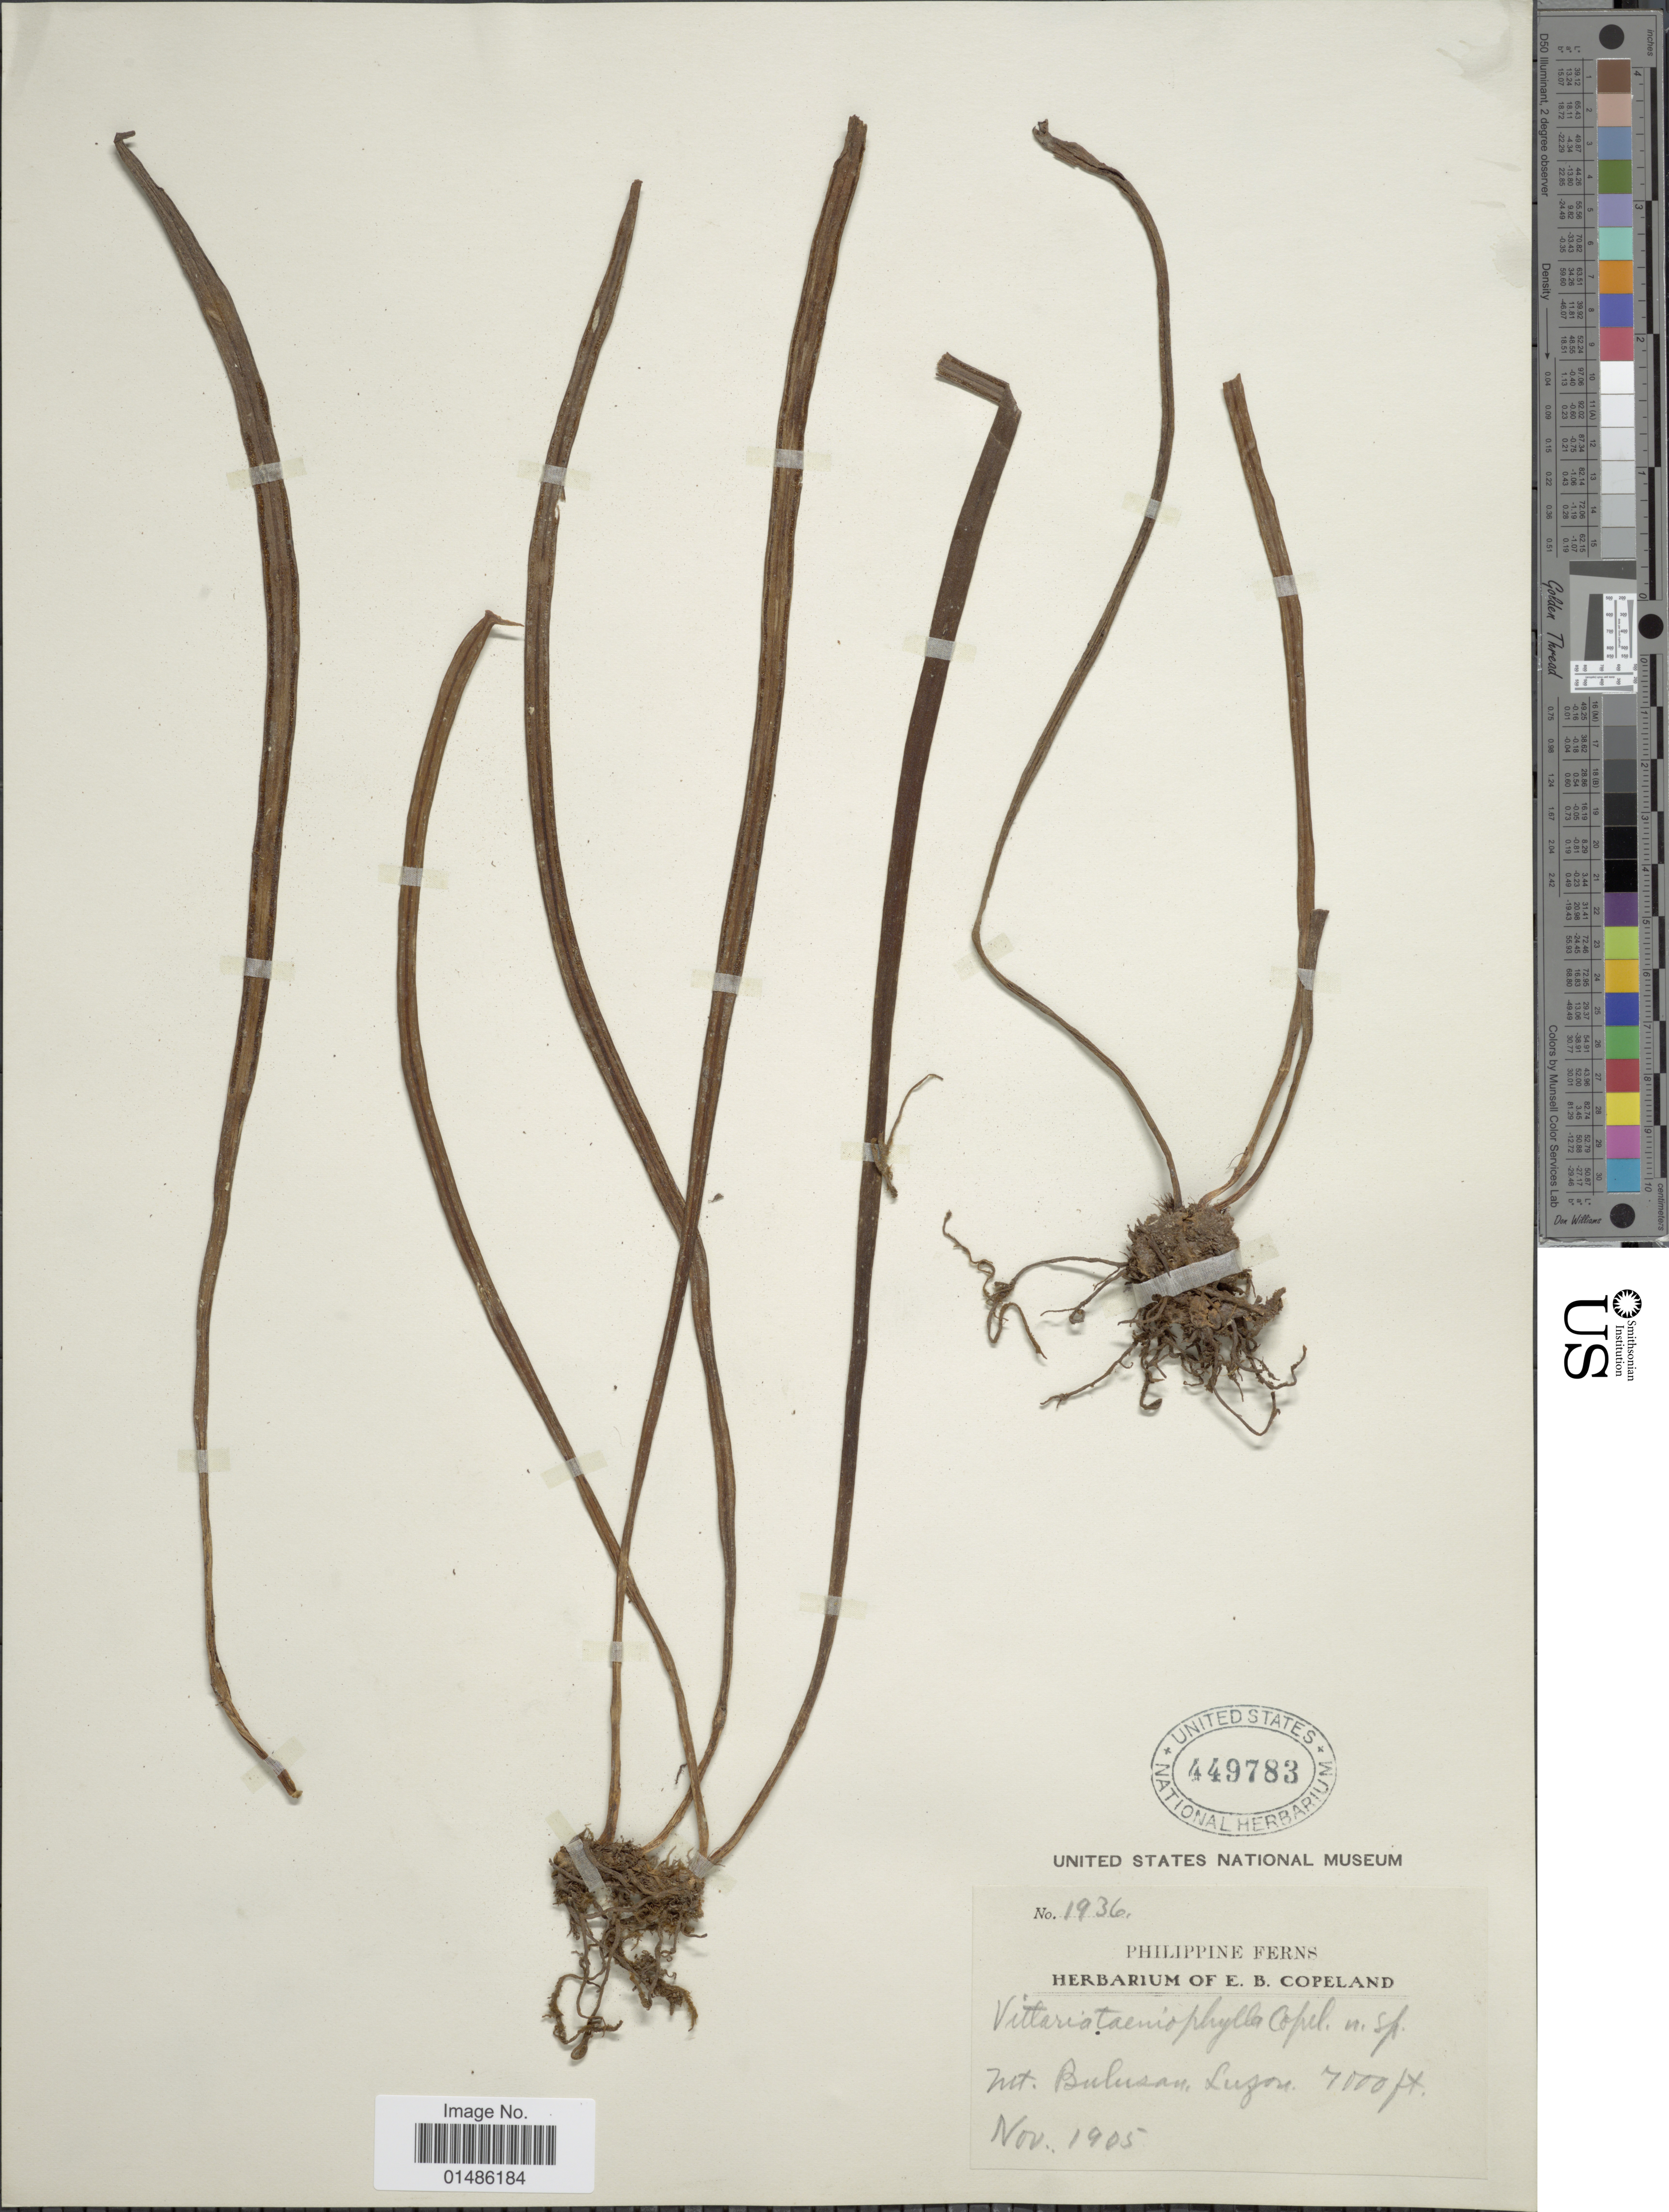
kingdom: Plantae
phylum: Tracheophyta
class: Polypodiopsida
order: Polypodiales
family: Pteridaceae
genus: Haplopteris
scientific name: Haplopteris taeniophylla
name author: (Copel.) E.H. Crane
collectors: ex herb. E. B. Copeland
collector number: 1936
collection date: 1905-11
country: Philippines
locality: Mt. Bulusan, Luzon.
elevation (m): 2134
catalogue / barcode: US 449783